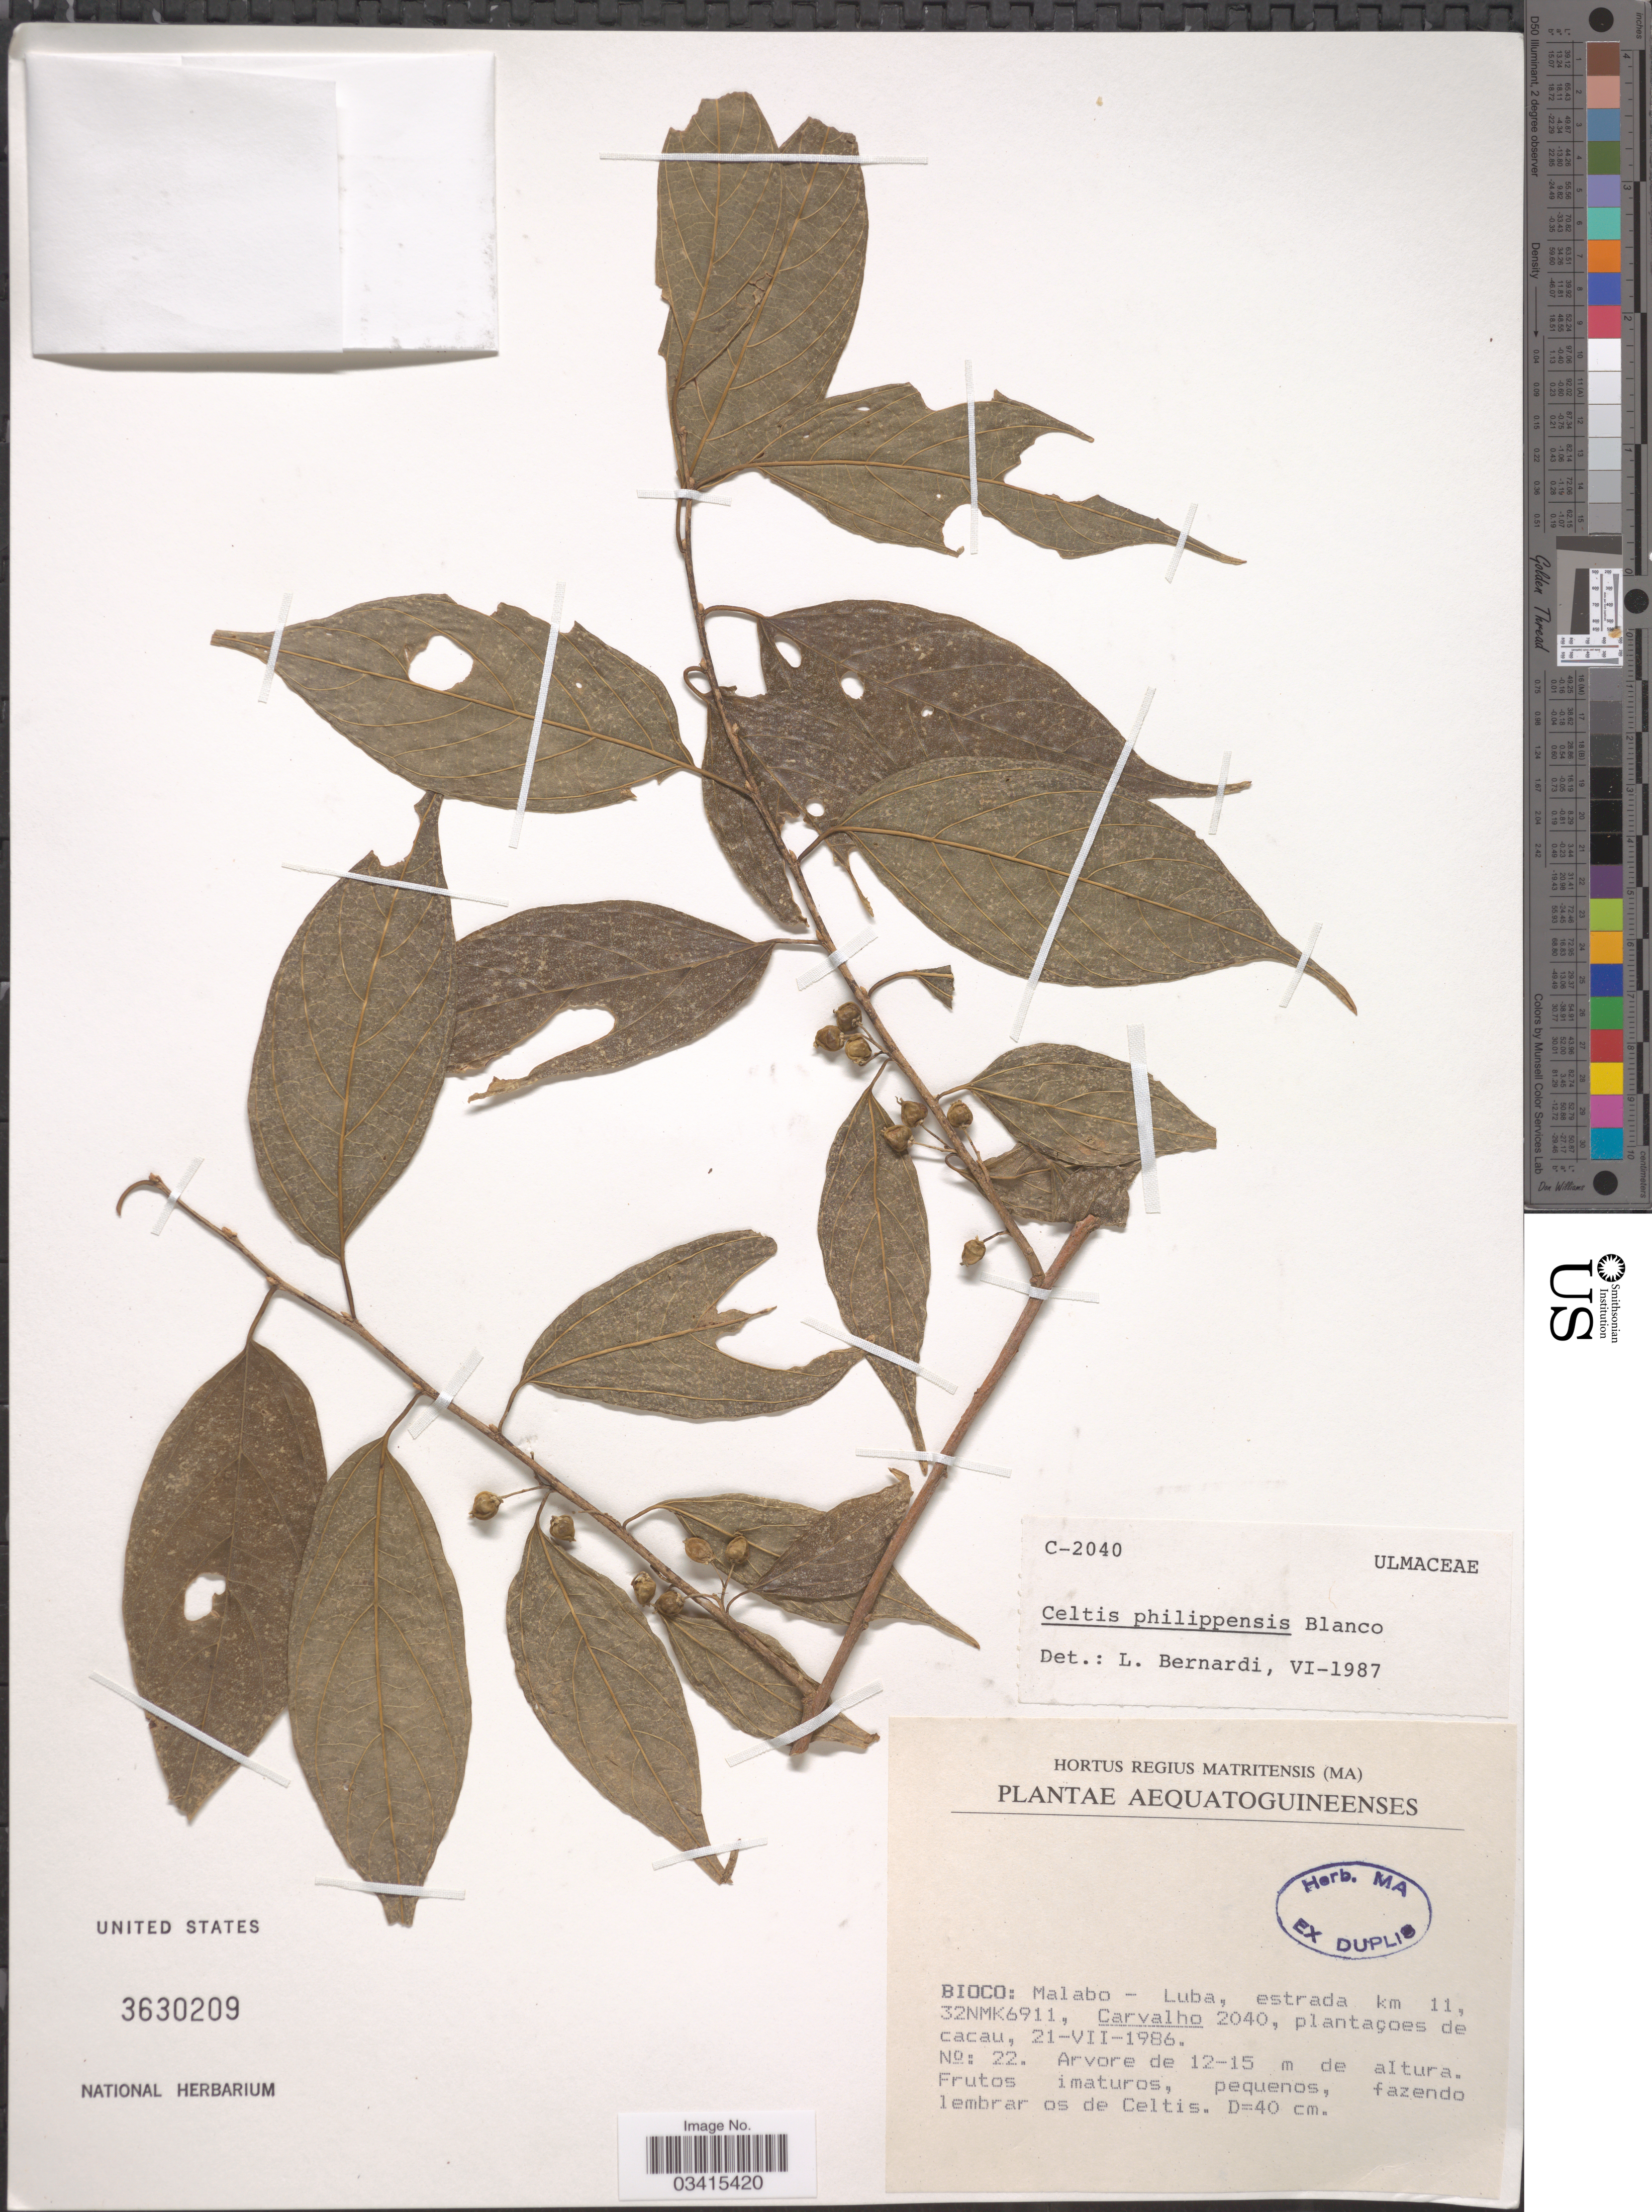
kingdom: Plantae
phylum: Tracheophyta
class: Magnoliopsida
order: Rosales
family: Cannabaceae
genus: Celtis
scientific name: Celtis philippensis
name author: Blanco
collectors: Carvalho, --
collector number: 2040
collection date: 1986-07-21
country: Equatorial Guinea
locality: Bioco: Malabo - Luba, estrada km 11.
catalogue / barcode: US 3630209